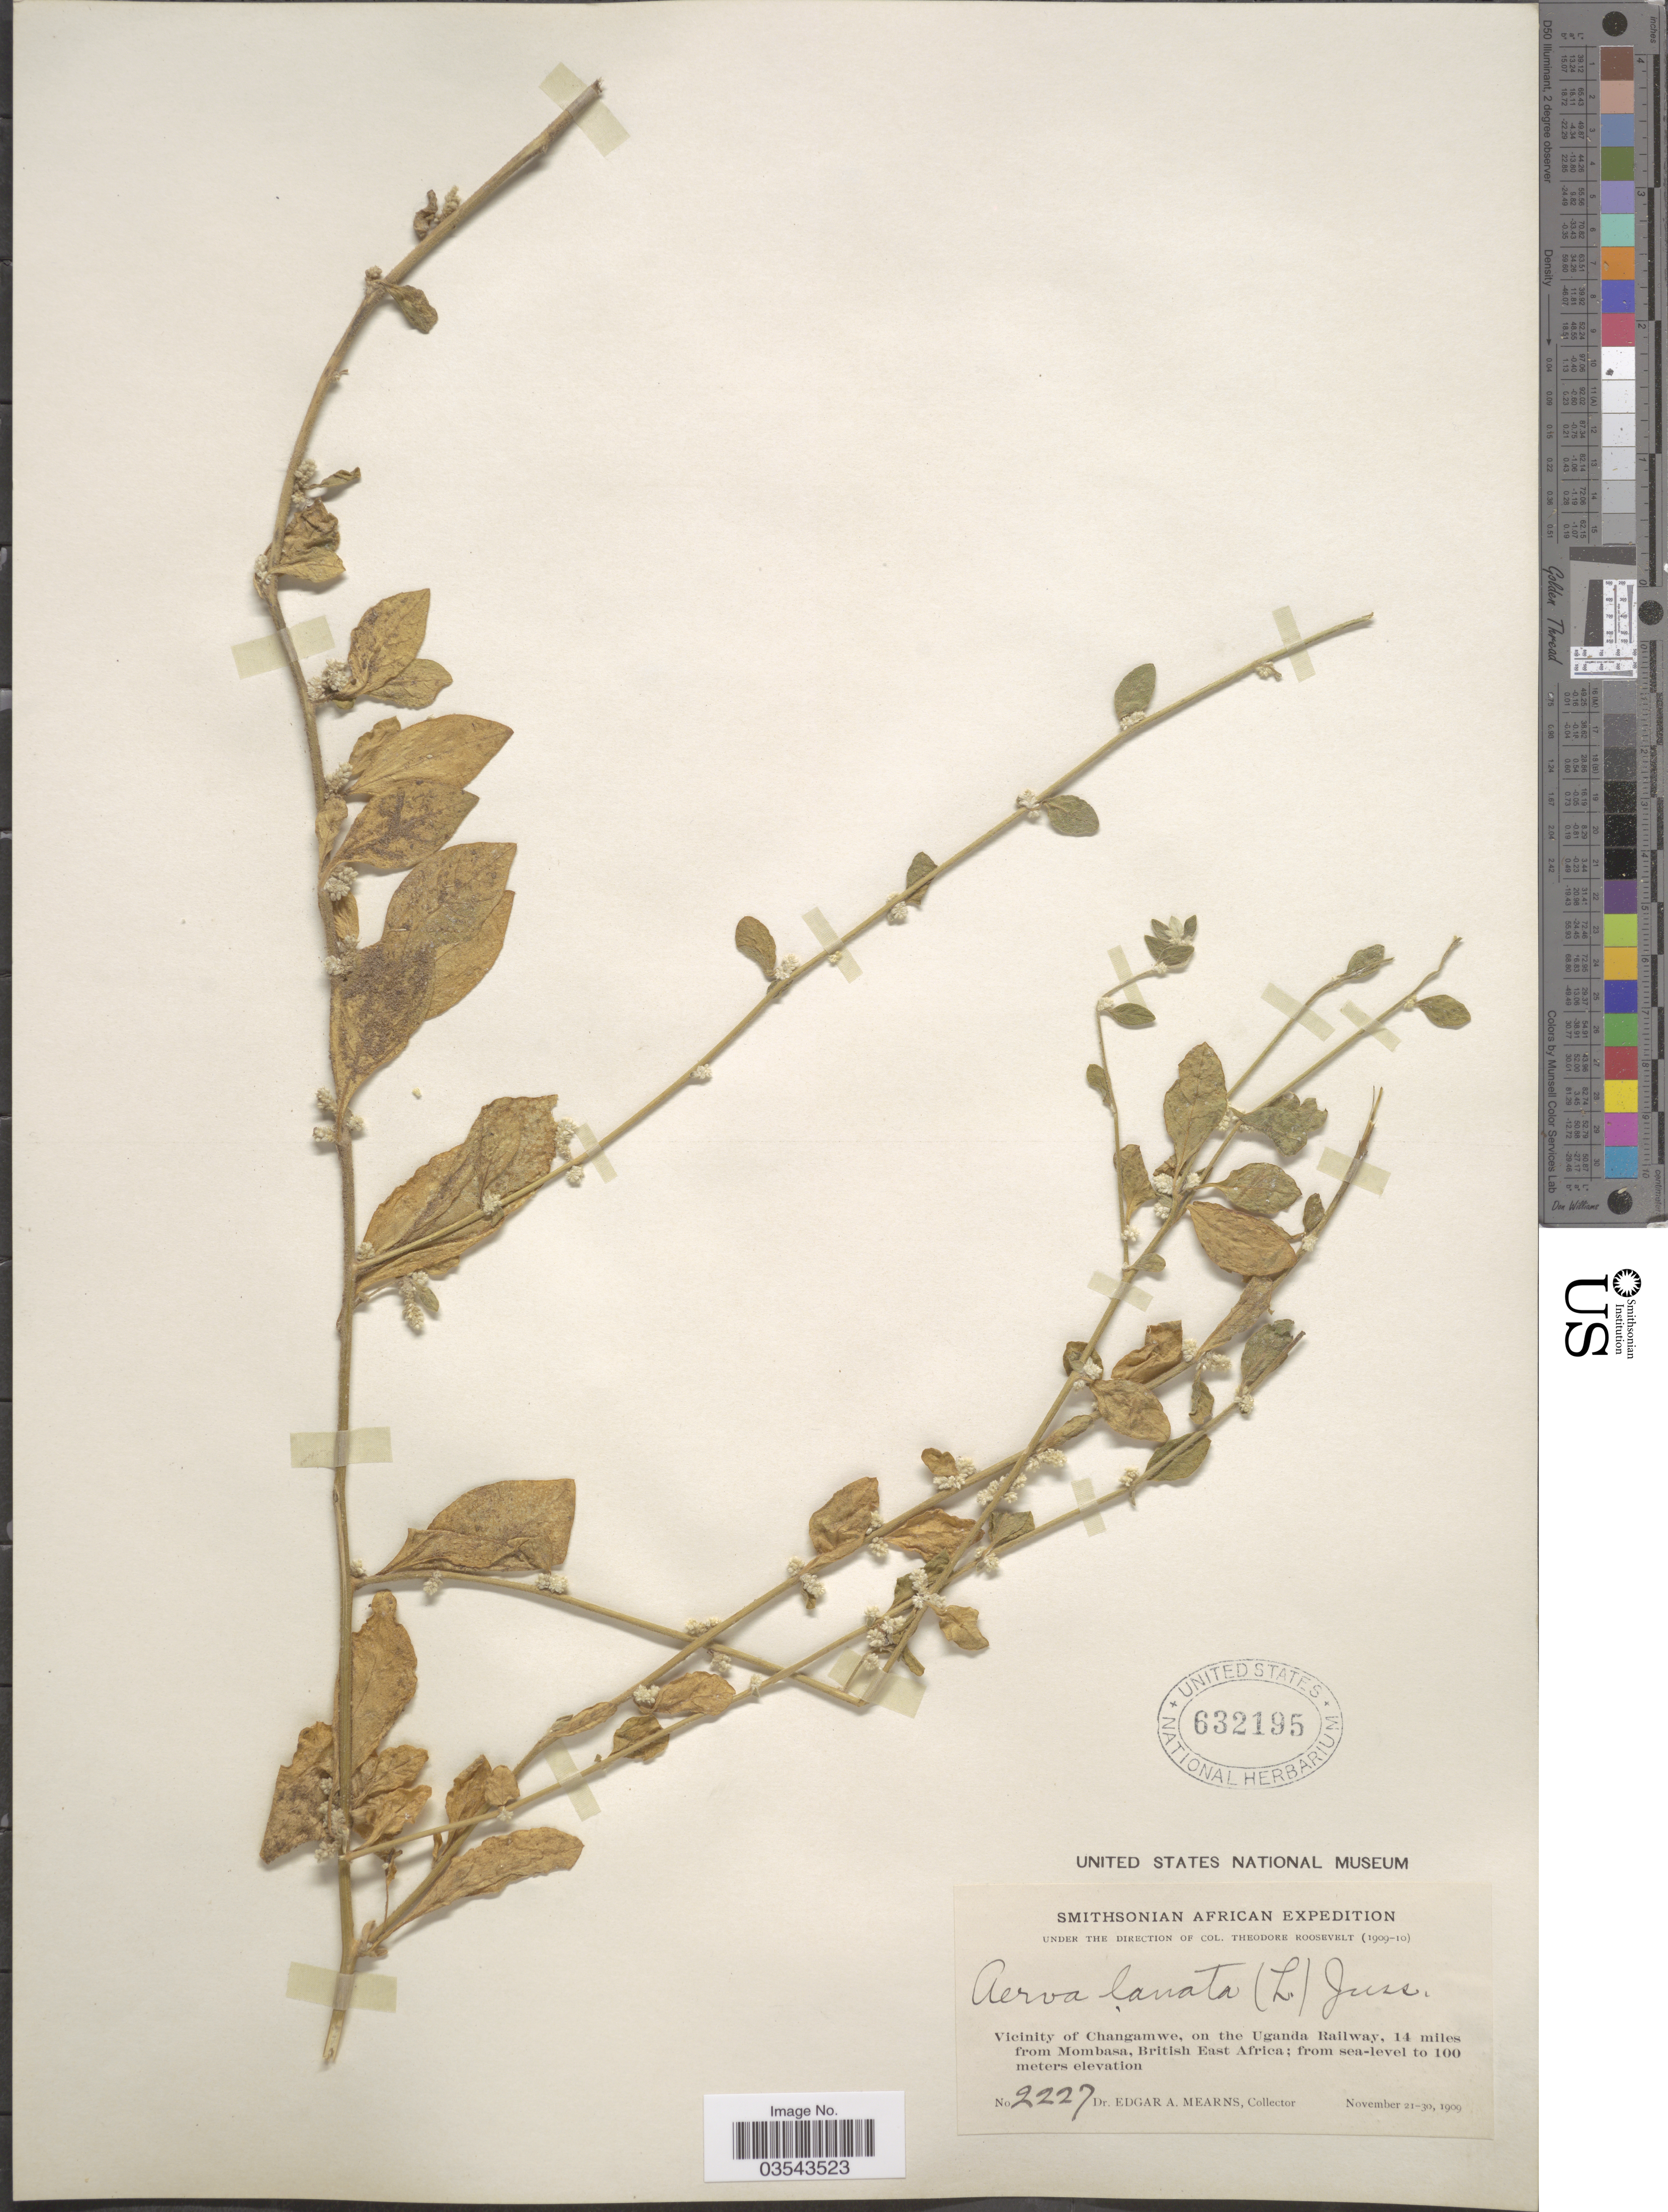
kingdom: Plantae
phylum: Tracheophyta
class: Magnoliopsida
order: Caryophyllales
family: Amaranthaceae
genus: Ouret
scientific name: Ouret lanata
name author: (L.) Kuntze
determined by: U.S. National Herbarium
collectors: E. A. Mearns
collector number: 2227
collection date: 1909-11-21/1909-11-30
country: Kenya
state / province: Mombasa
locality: Vicinity of Changamwe, on the Uganda Railway, 14 miles from Mombasa, British East Africa.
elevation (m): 0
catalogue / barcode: US 632195